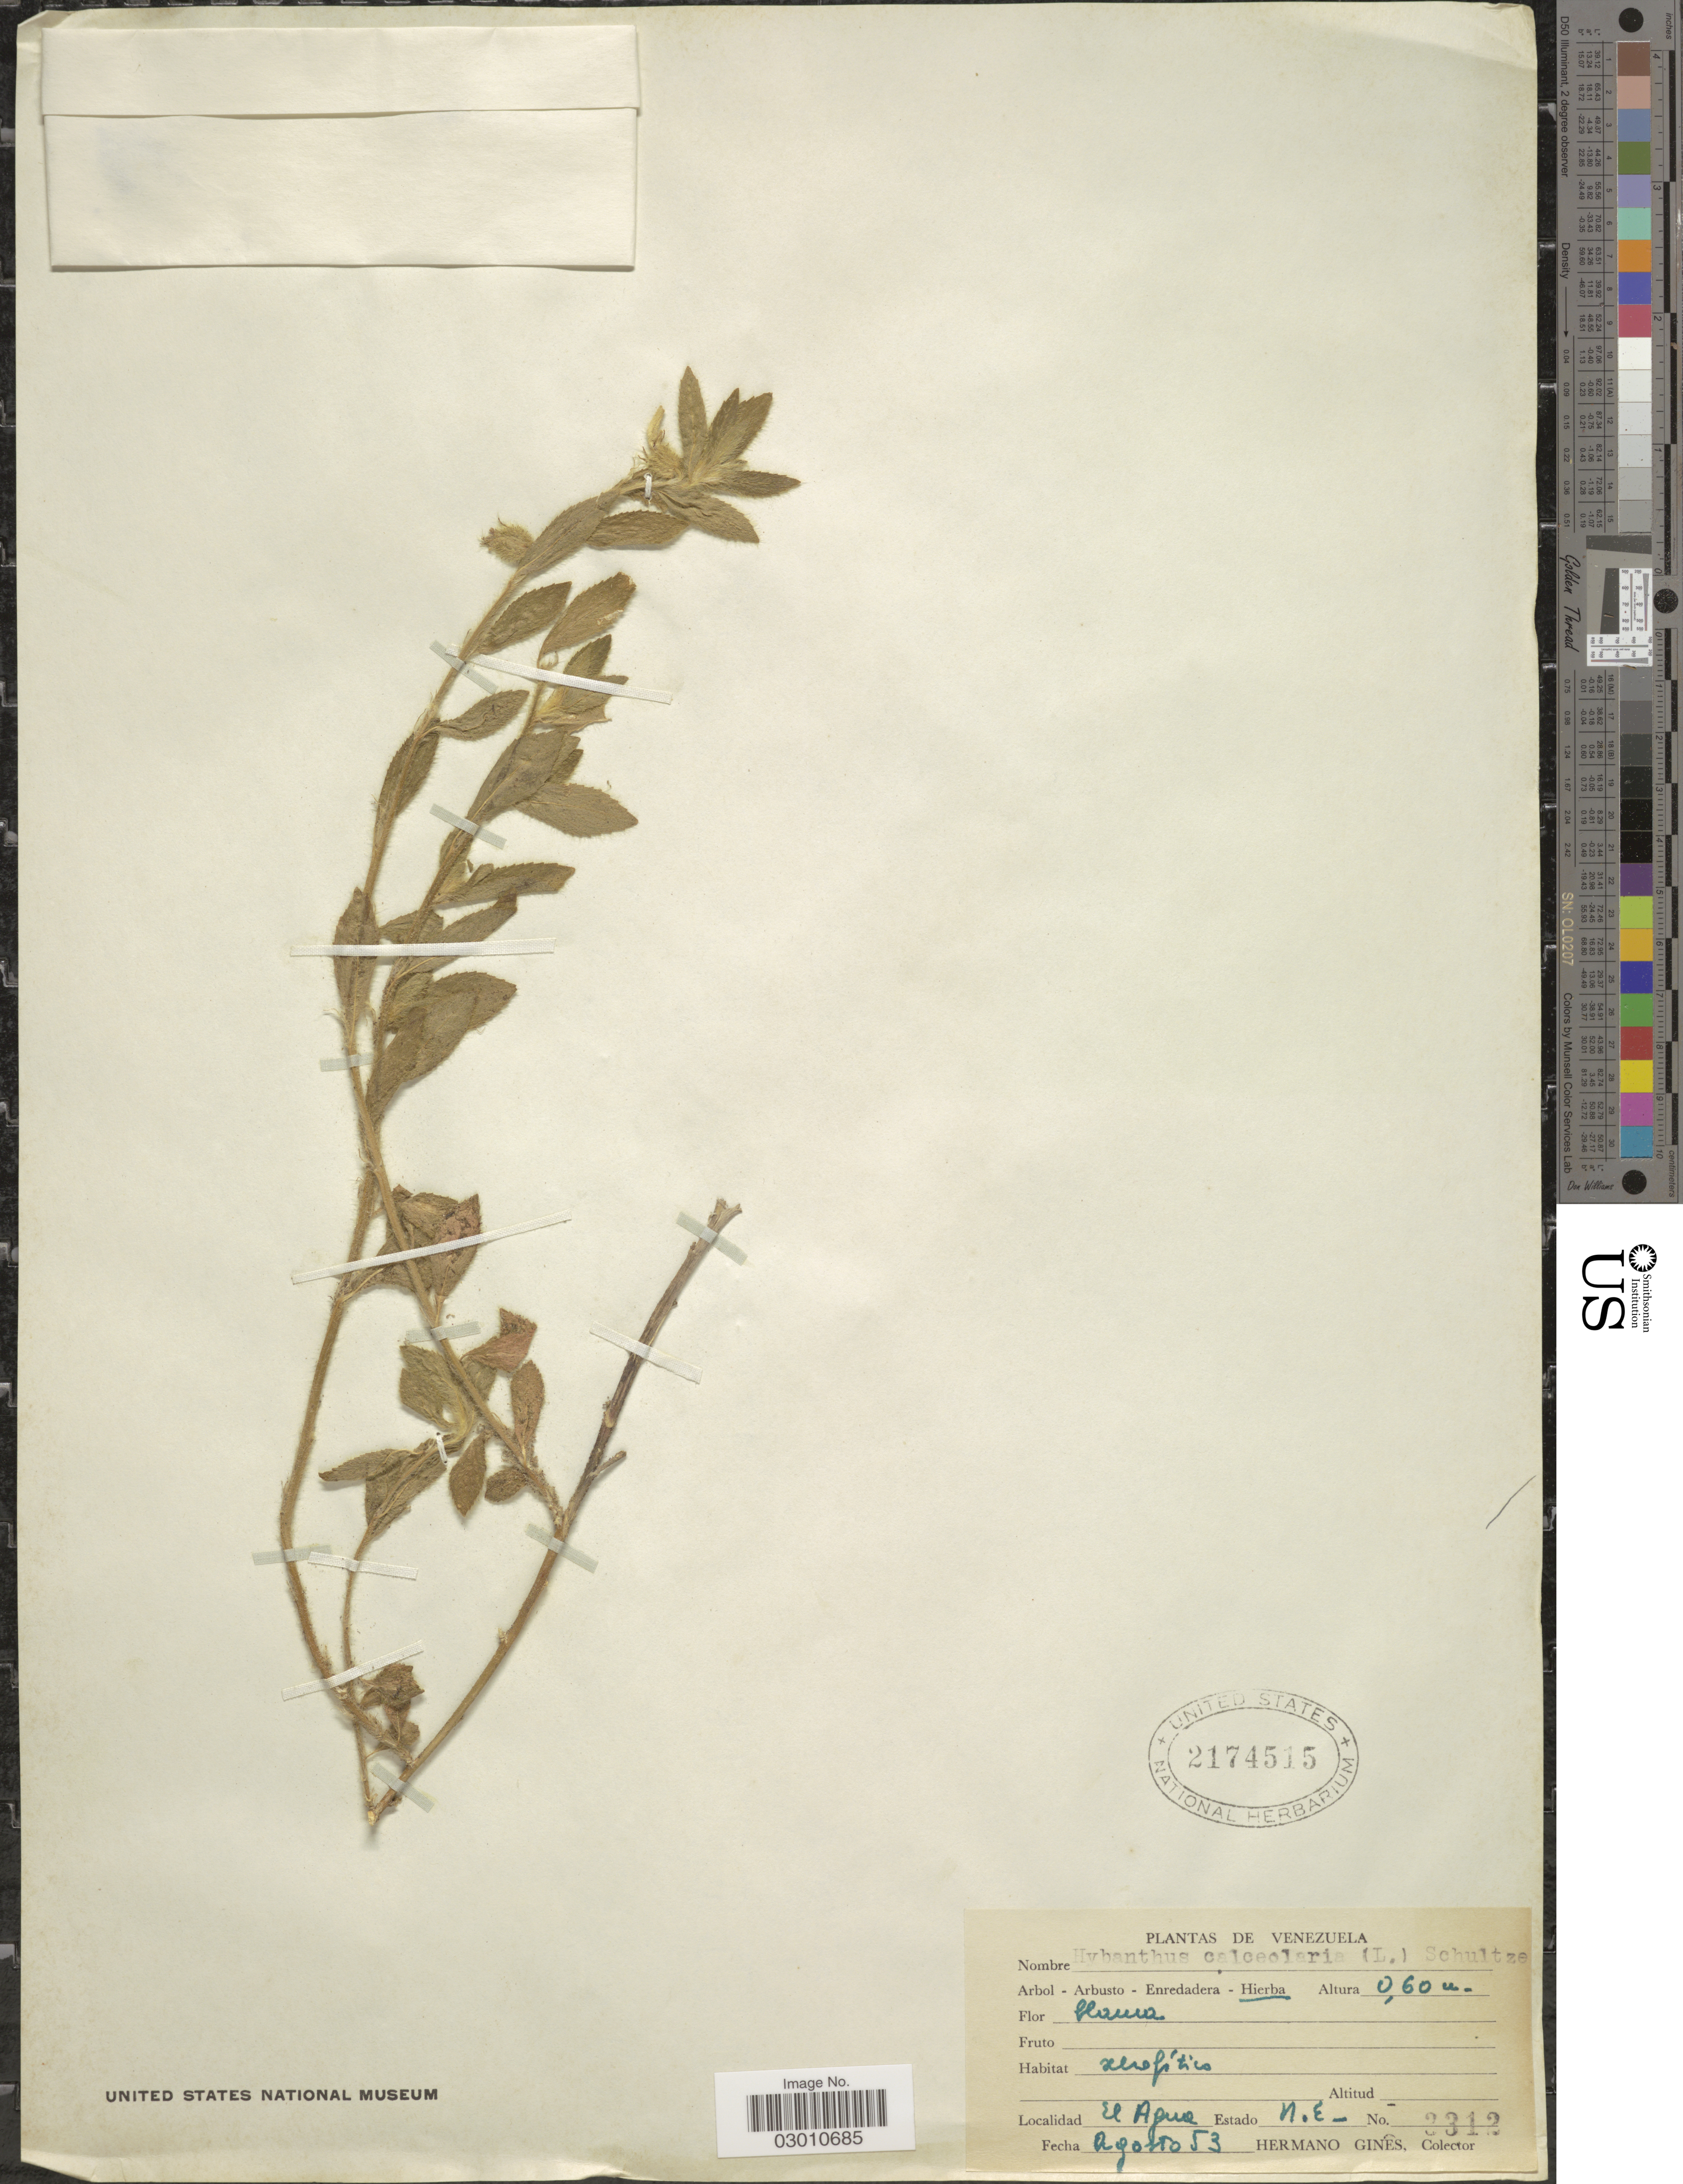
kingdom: Plantae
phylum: Tracheophyta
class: Magnoliopsida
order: Malpighiales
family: Violaceae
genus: Pombalia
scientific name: Pombalia calceolaria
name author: (L.) Paula-Souza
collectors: Bro. Gines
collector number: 3312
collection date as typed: Transcribed d/m/y: /8/53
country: Venezuela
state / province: Nueva Esparta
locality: El Agua, Estado N.E.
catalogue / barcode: US 2174515